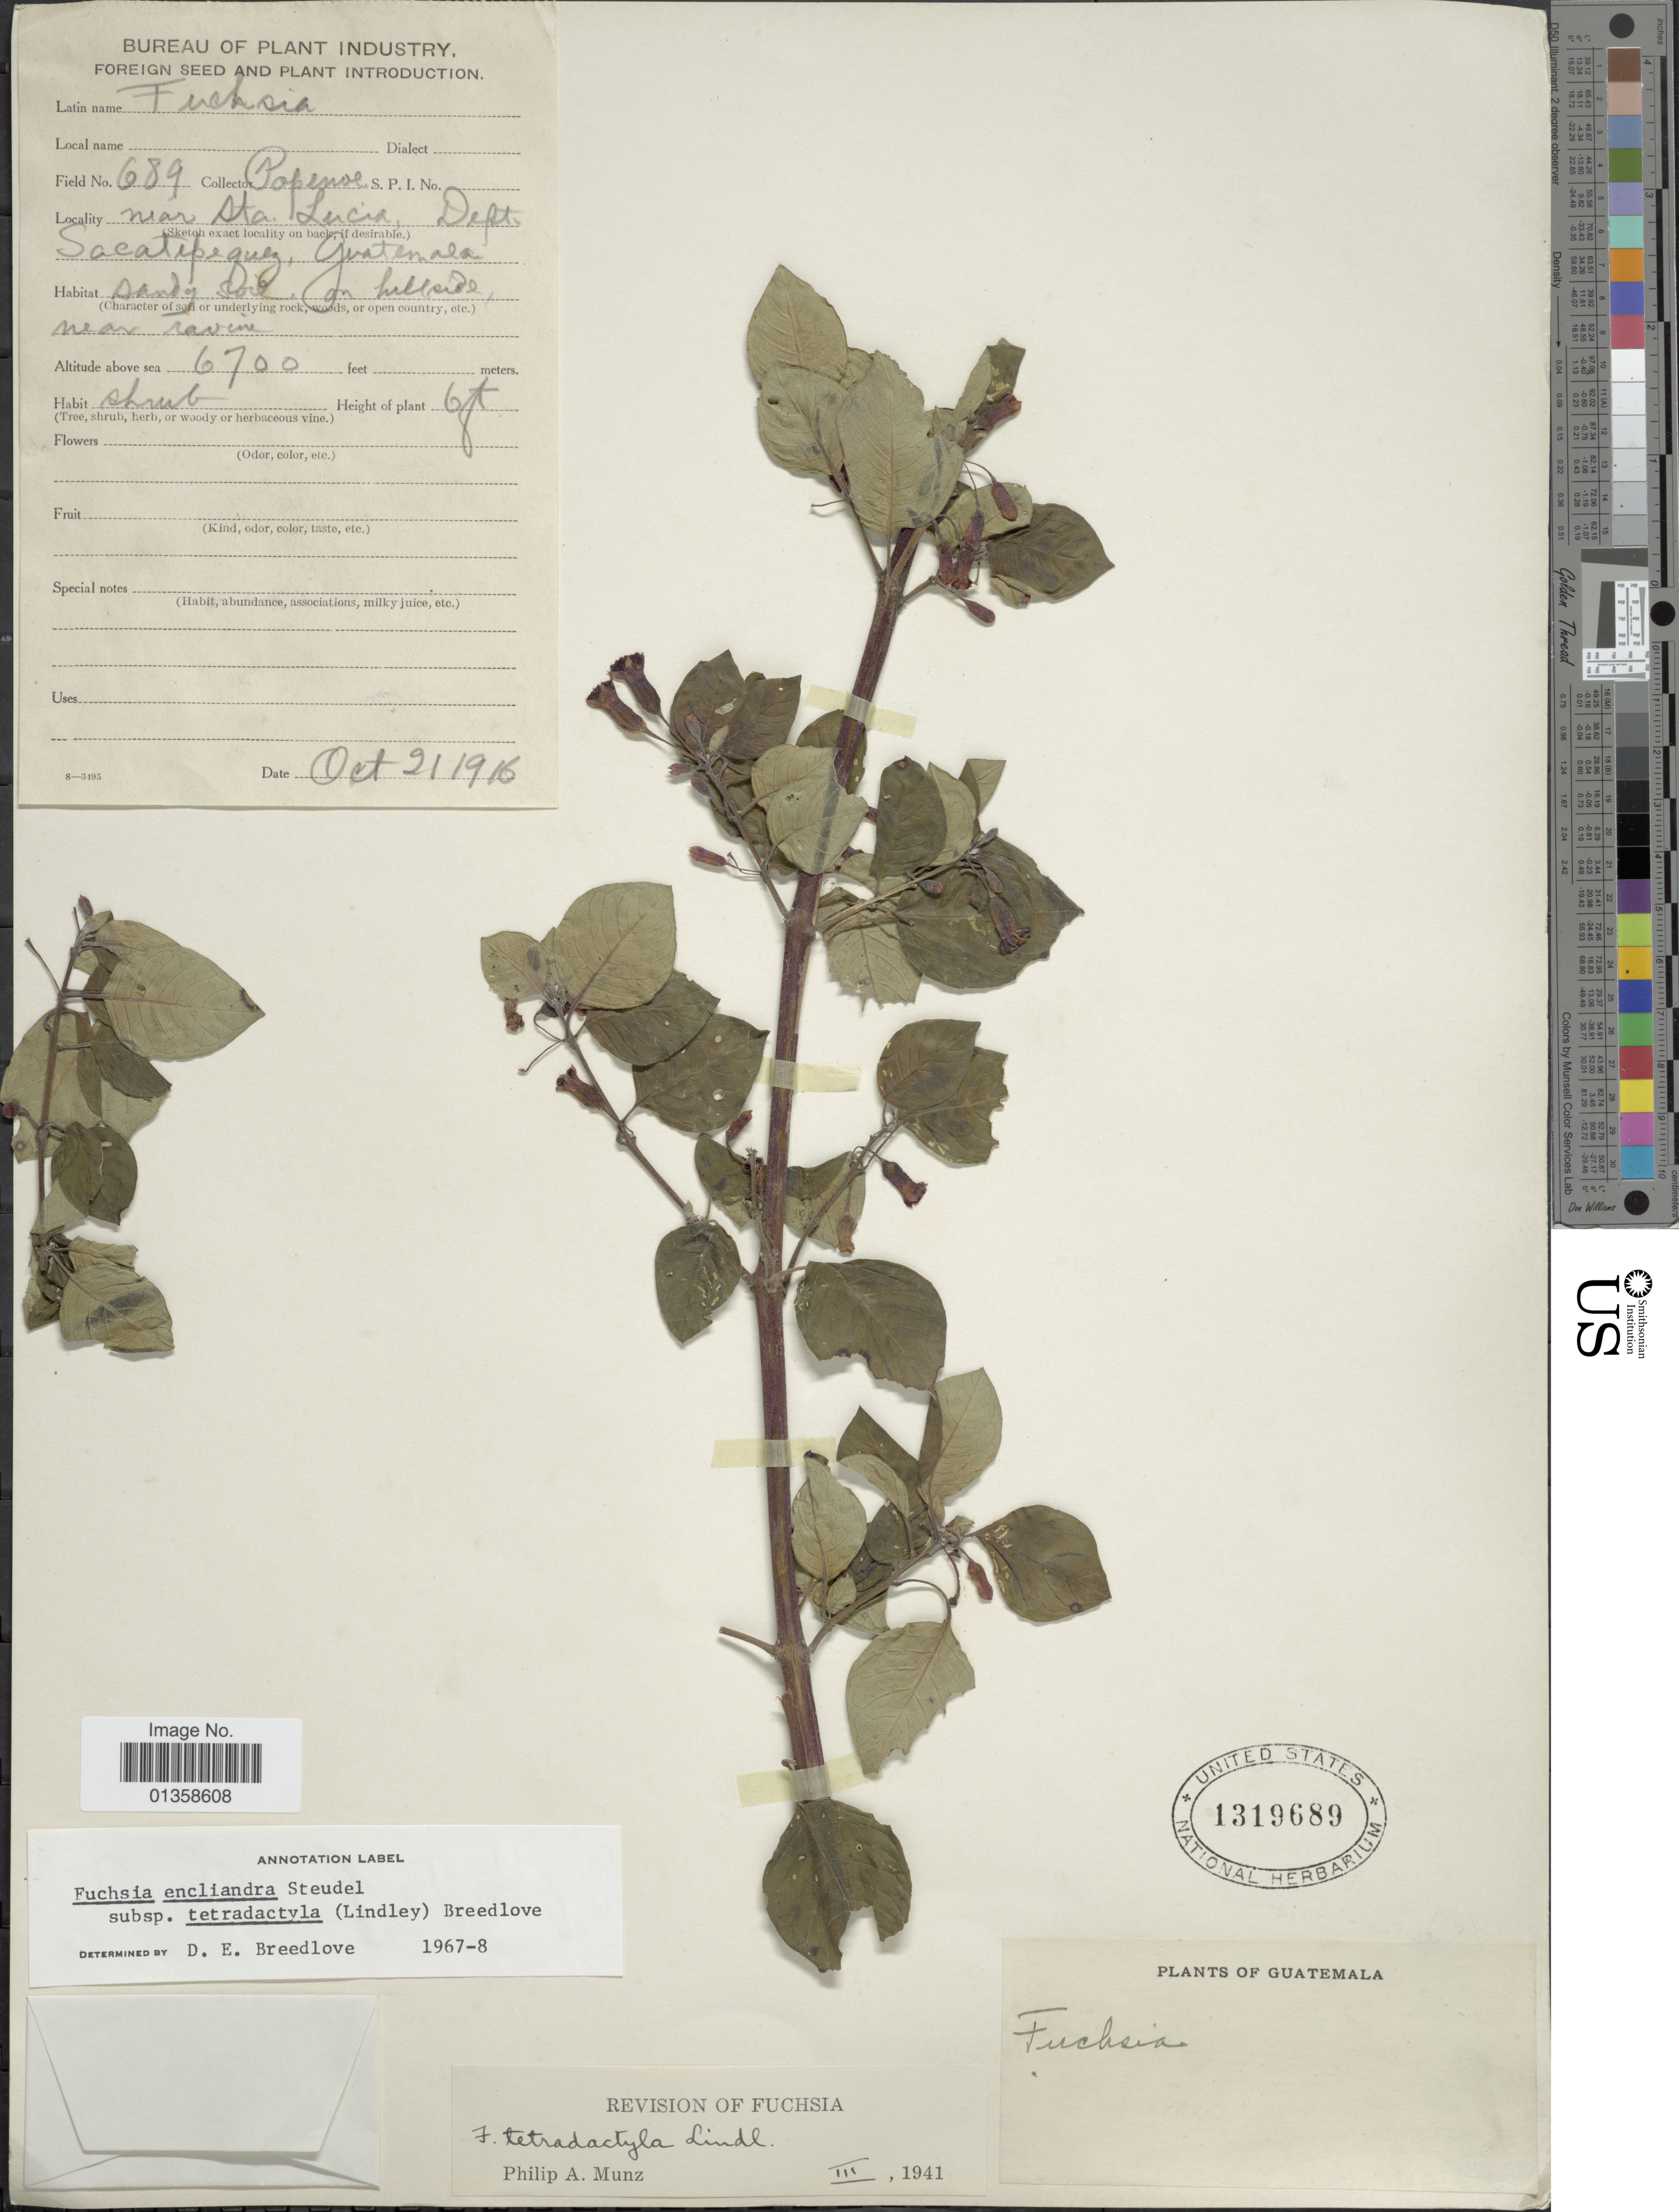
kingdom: Plantae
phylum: Tracheophyta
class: Magnoliopsida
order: Myrtales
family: Onagraceae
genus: Fuchsia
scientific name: Fuchsia encliandra subsp. tetradactyla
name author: (Lindl.) Breedlove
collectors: -- Popenoe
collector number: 689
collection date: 1916-10-21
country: Guatemala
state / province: Sacatepéquez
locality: Near Sta. Lucia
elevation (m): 2042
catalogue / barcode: US 1319689